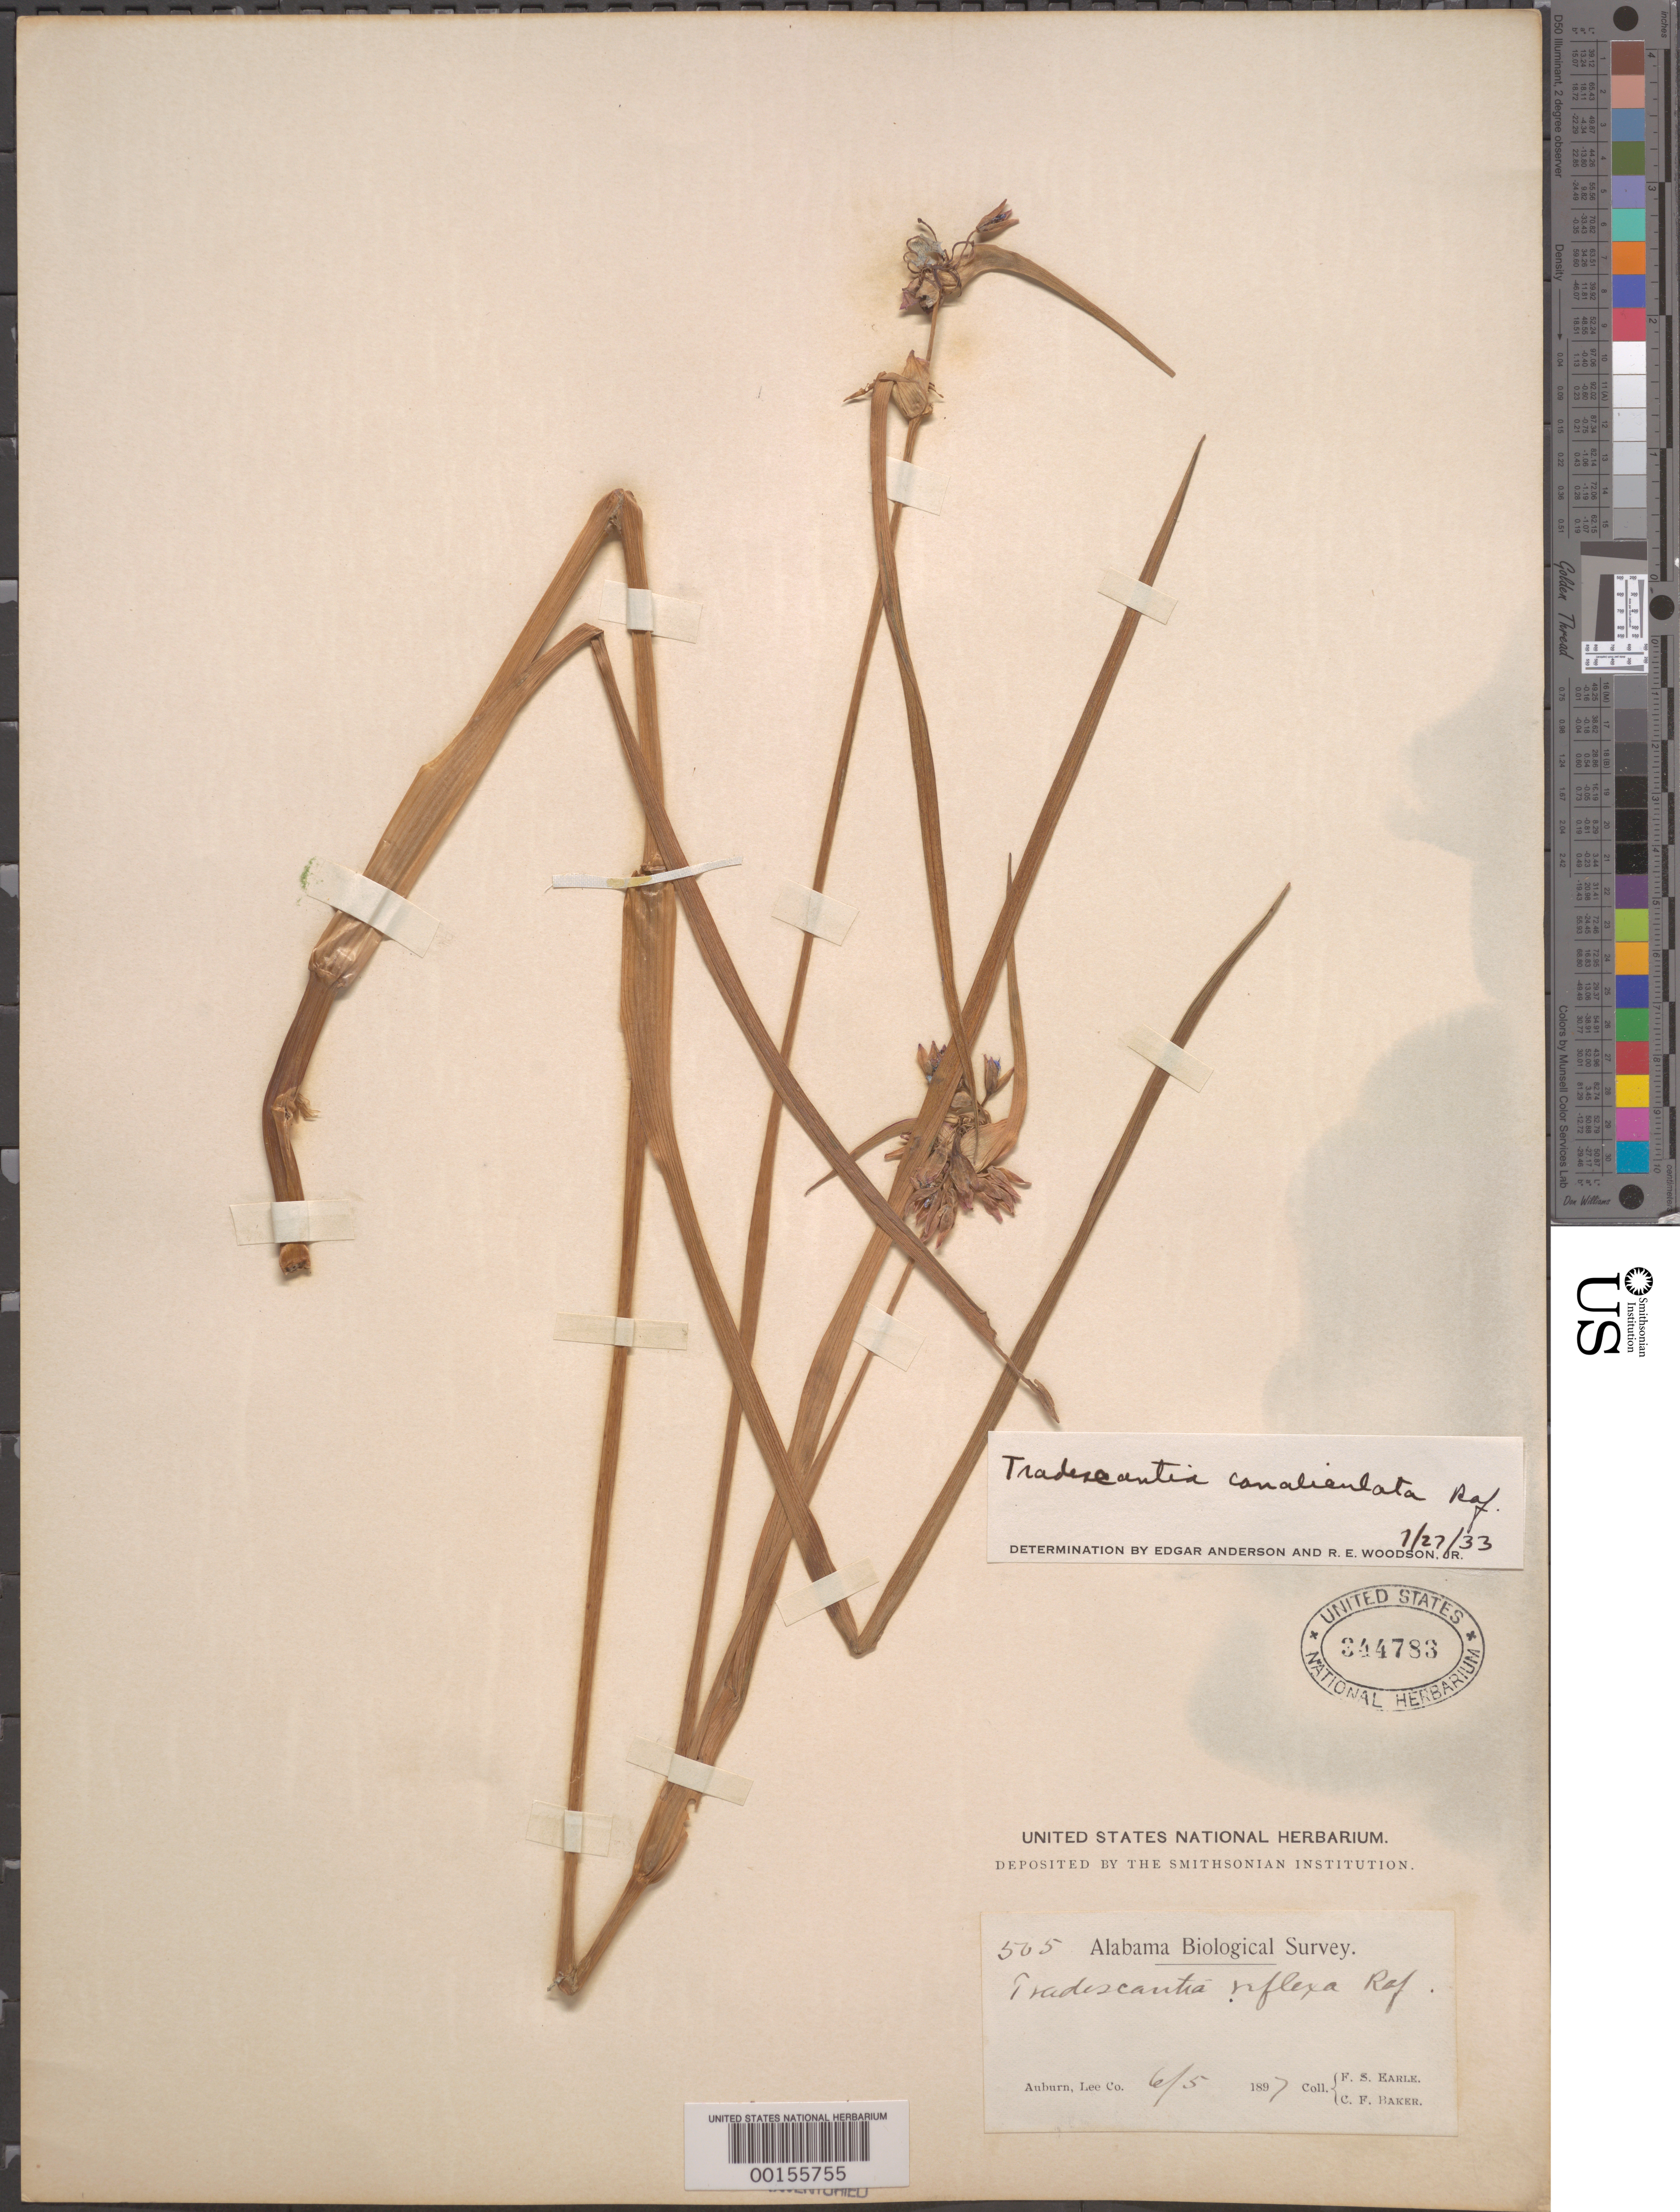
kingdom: Plantae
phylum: Tracheophyta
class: Liliopsida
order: Commelinales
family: Commelinaceae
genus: Tradescantia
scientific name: Tradescantia ohiensis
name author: Raf.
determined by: Woodson, R. E., Jr.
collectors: F. S. Earle & C. F. Baker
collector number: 505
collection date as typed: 05 Jun 1897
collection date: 1897-06-05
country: United States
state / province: Alabama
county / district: Lee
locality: Auburn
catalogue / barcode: US 344783